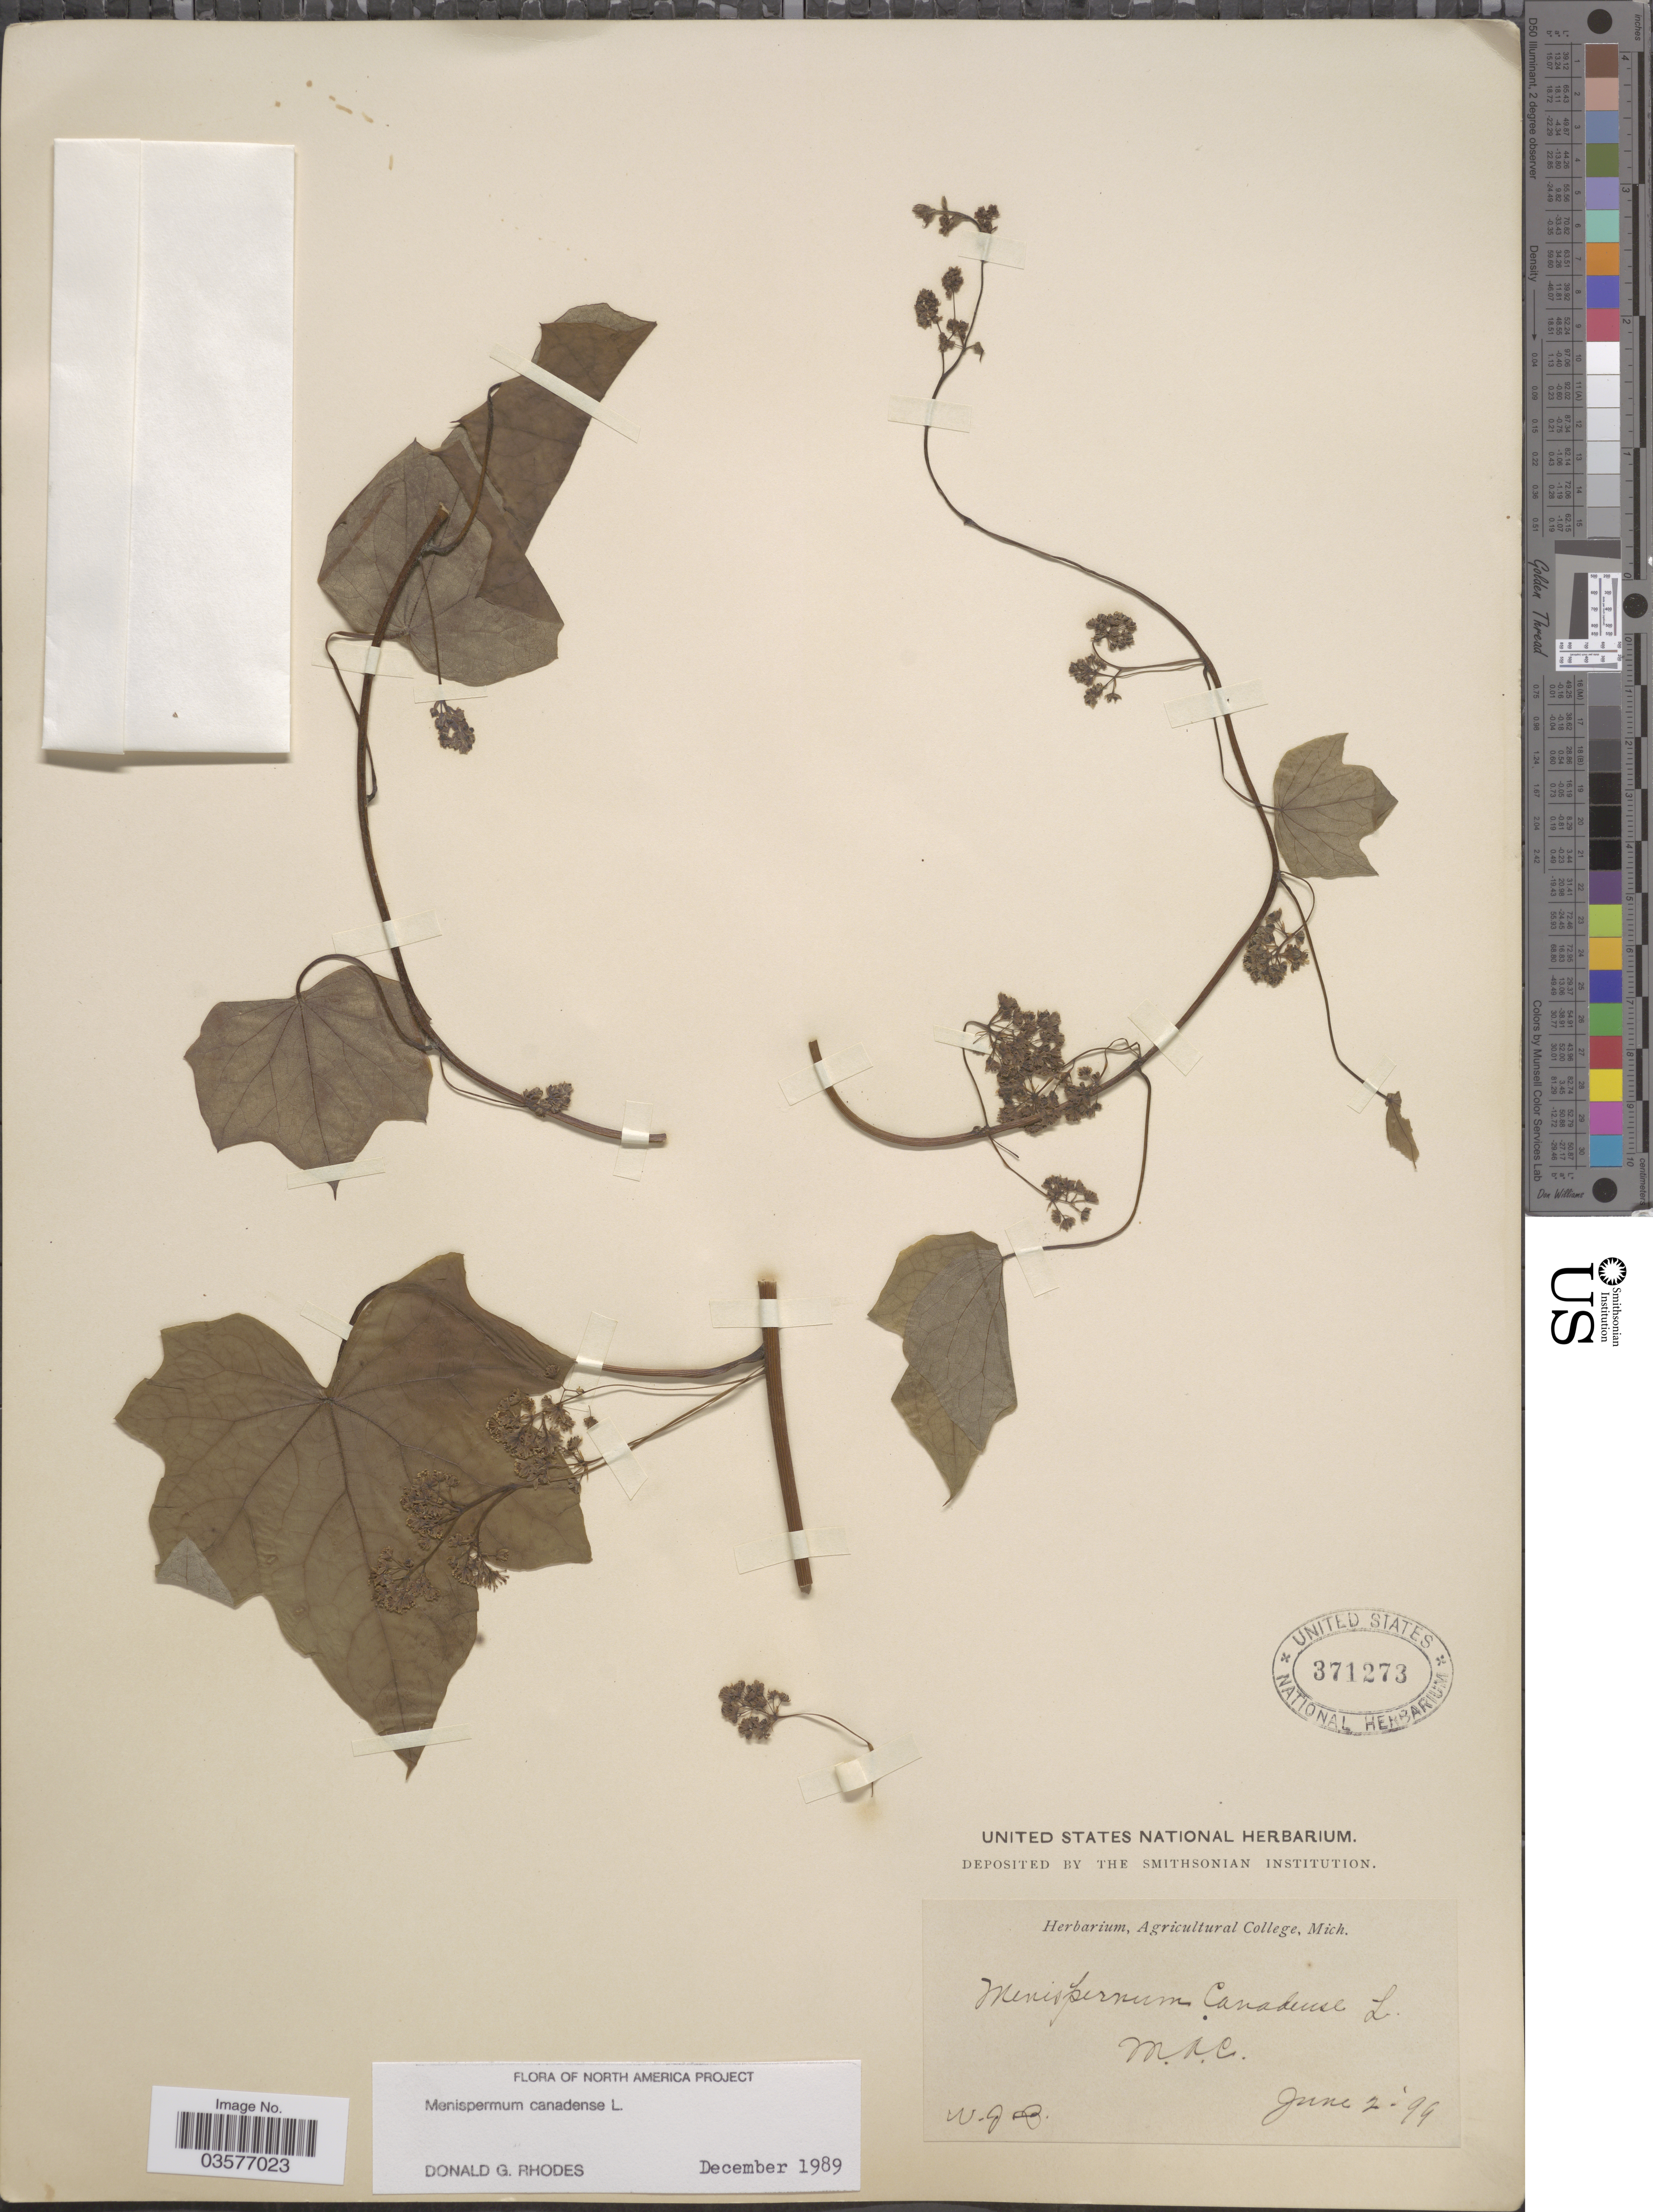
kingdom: Plantae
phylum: Tracheophyta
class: Magnoliopsida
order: Ranunculales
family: Menispermaceae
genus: Menispermum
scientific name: Menispermum canadense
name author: L.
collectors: W.J.B.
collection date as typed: Transcribed d/m/y: 2/6/99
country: United States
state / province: Michigan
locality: M.A.C.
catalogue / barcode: US 371273